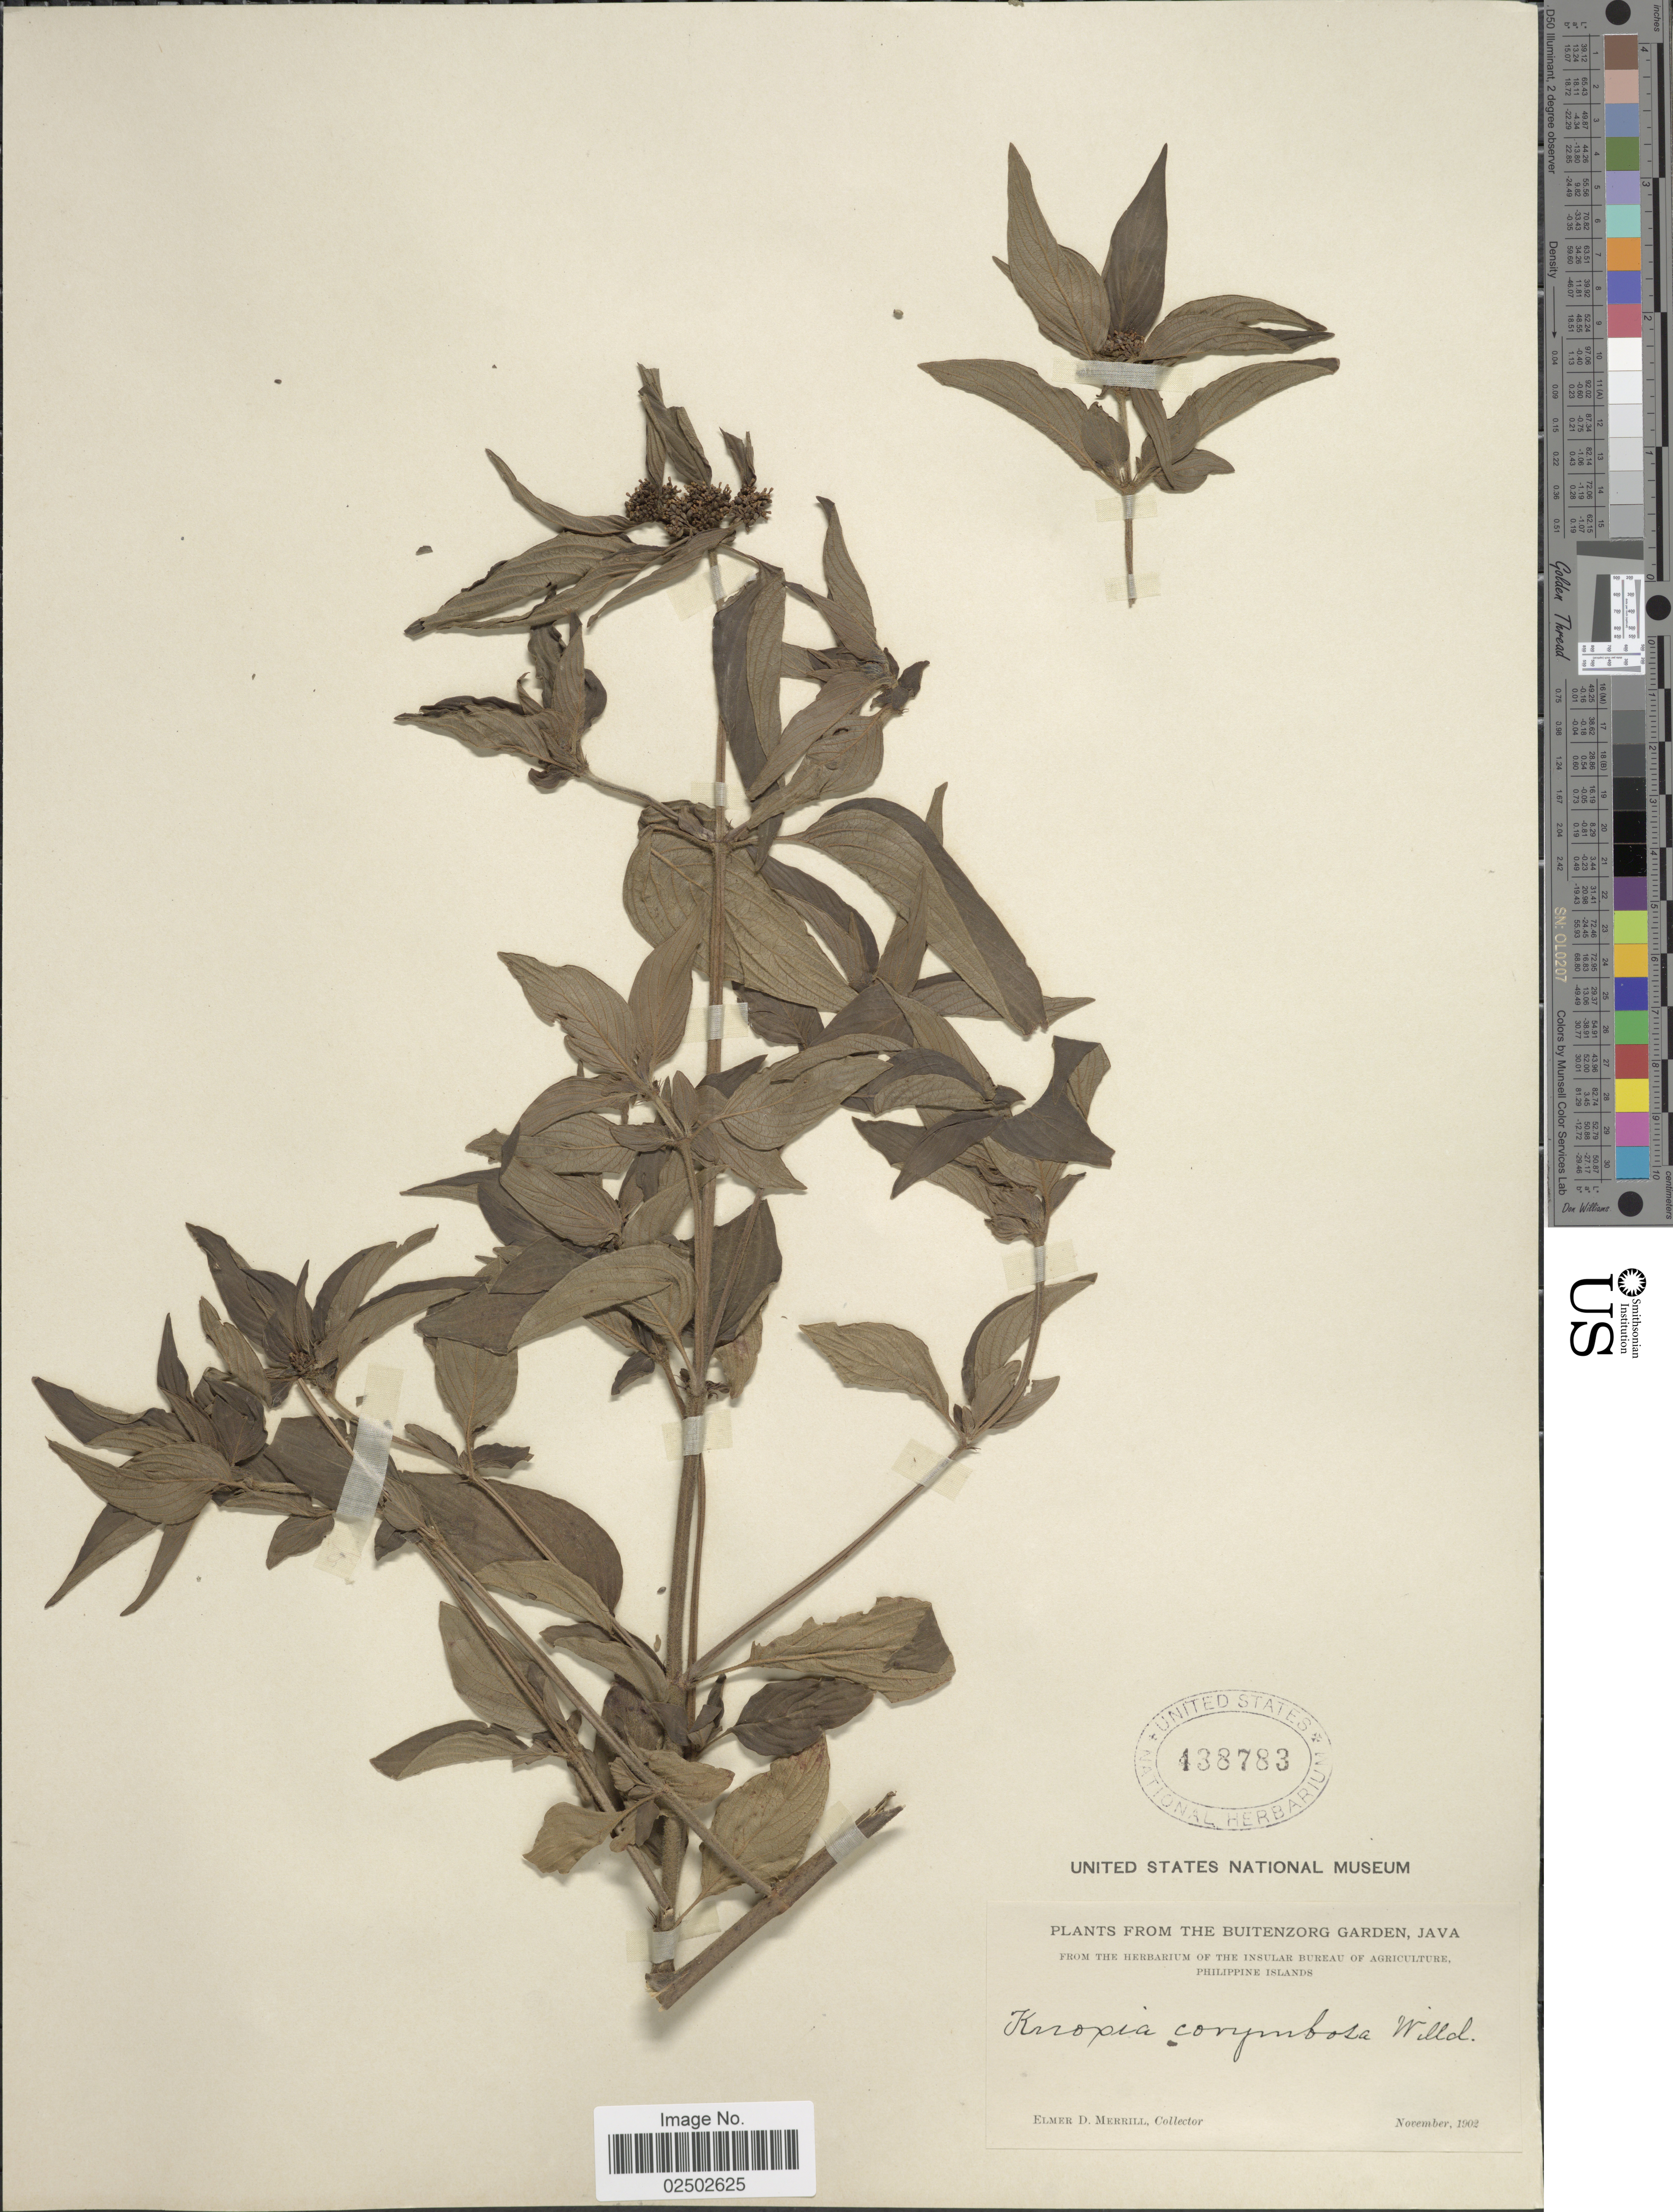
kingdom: Plantae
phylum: Tracheophyta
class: Magnoliopsida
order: Gentianales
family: Rubiaceae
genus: Knoxia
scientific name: Knoxia corymbosa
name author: Willd.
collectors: E. D. Merrill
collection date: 1902-11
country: Indonesia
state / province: Java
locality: The Buitenzorg Garden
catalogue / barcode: US 438783